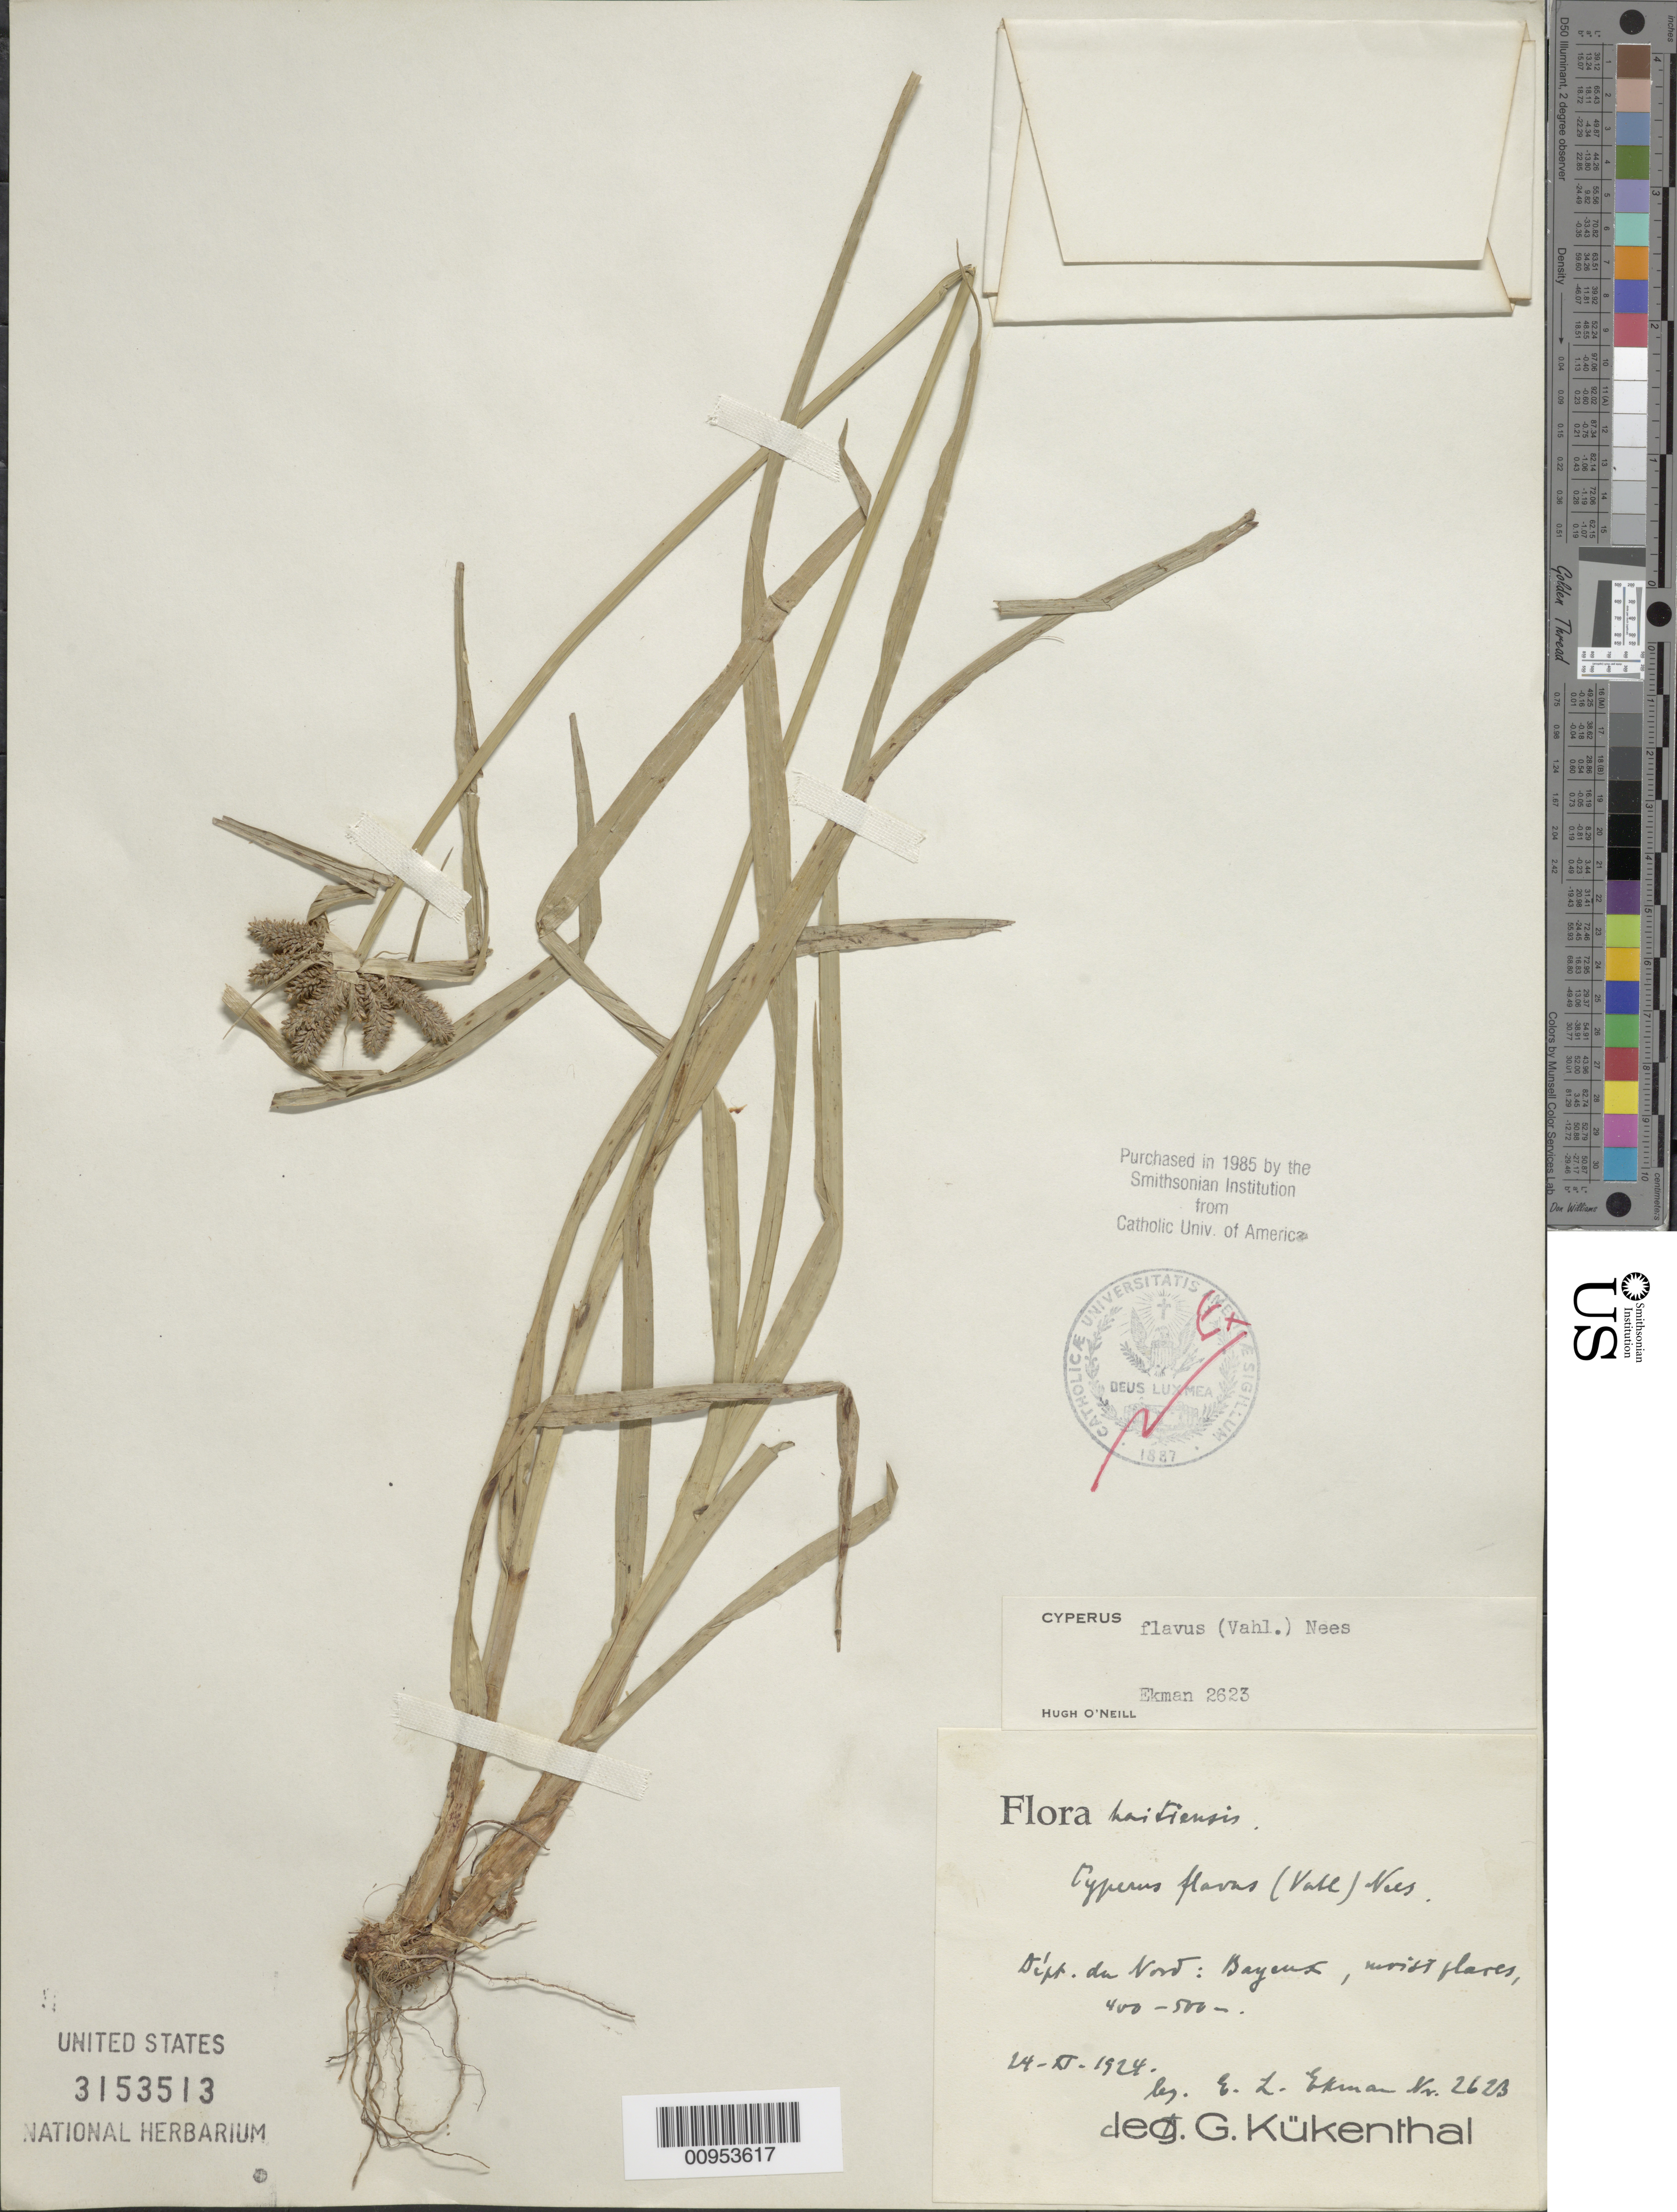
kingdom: Plantae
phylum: Tracheophyta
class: Liliopsida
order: Poales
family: Cyperaceae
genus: Cyperus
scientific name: Cyperus aggregatus var. aggregatus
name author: (Willd.) Endl.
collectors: E. L. Ekman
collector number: H 2623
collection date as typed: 24 Nov 1924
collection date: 1924-11-24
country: Haiti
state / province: Nord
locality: Bayeux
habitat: Moist places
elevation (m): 400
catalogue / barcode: US 3153513